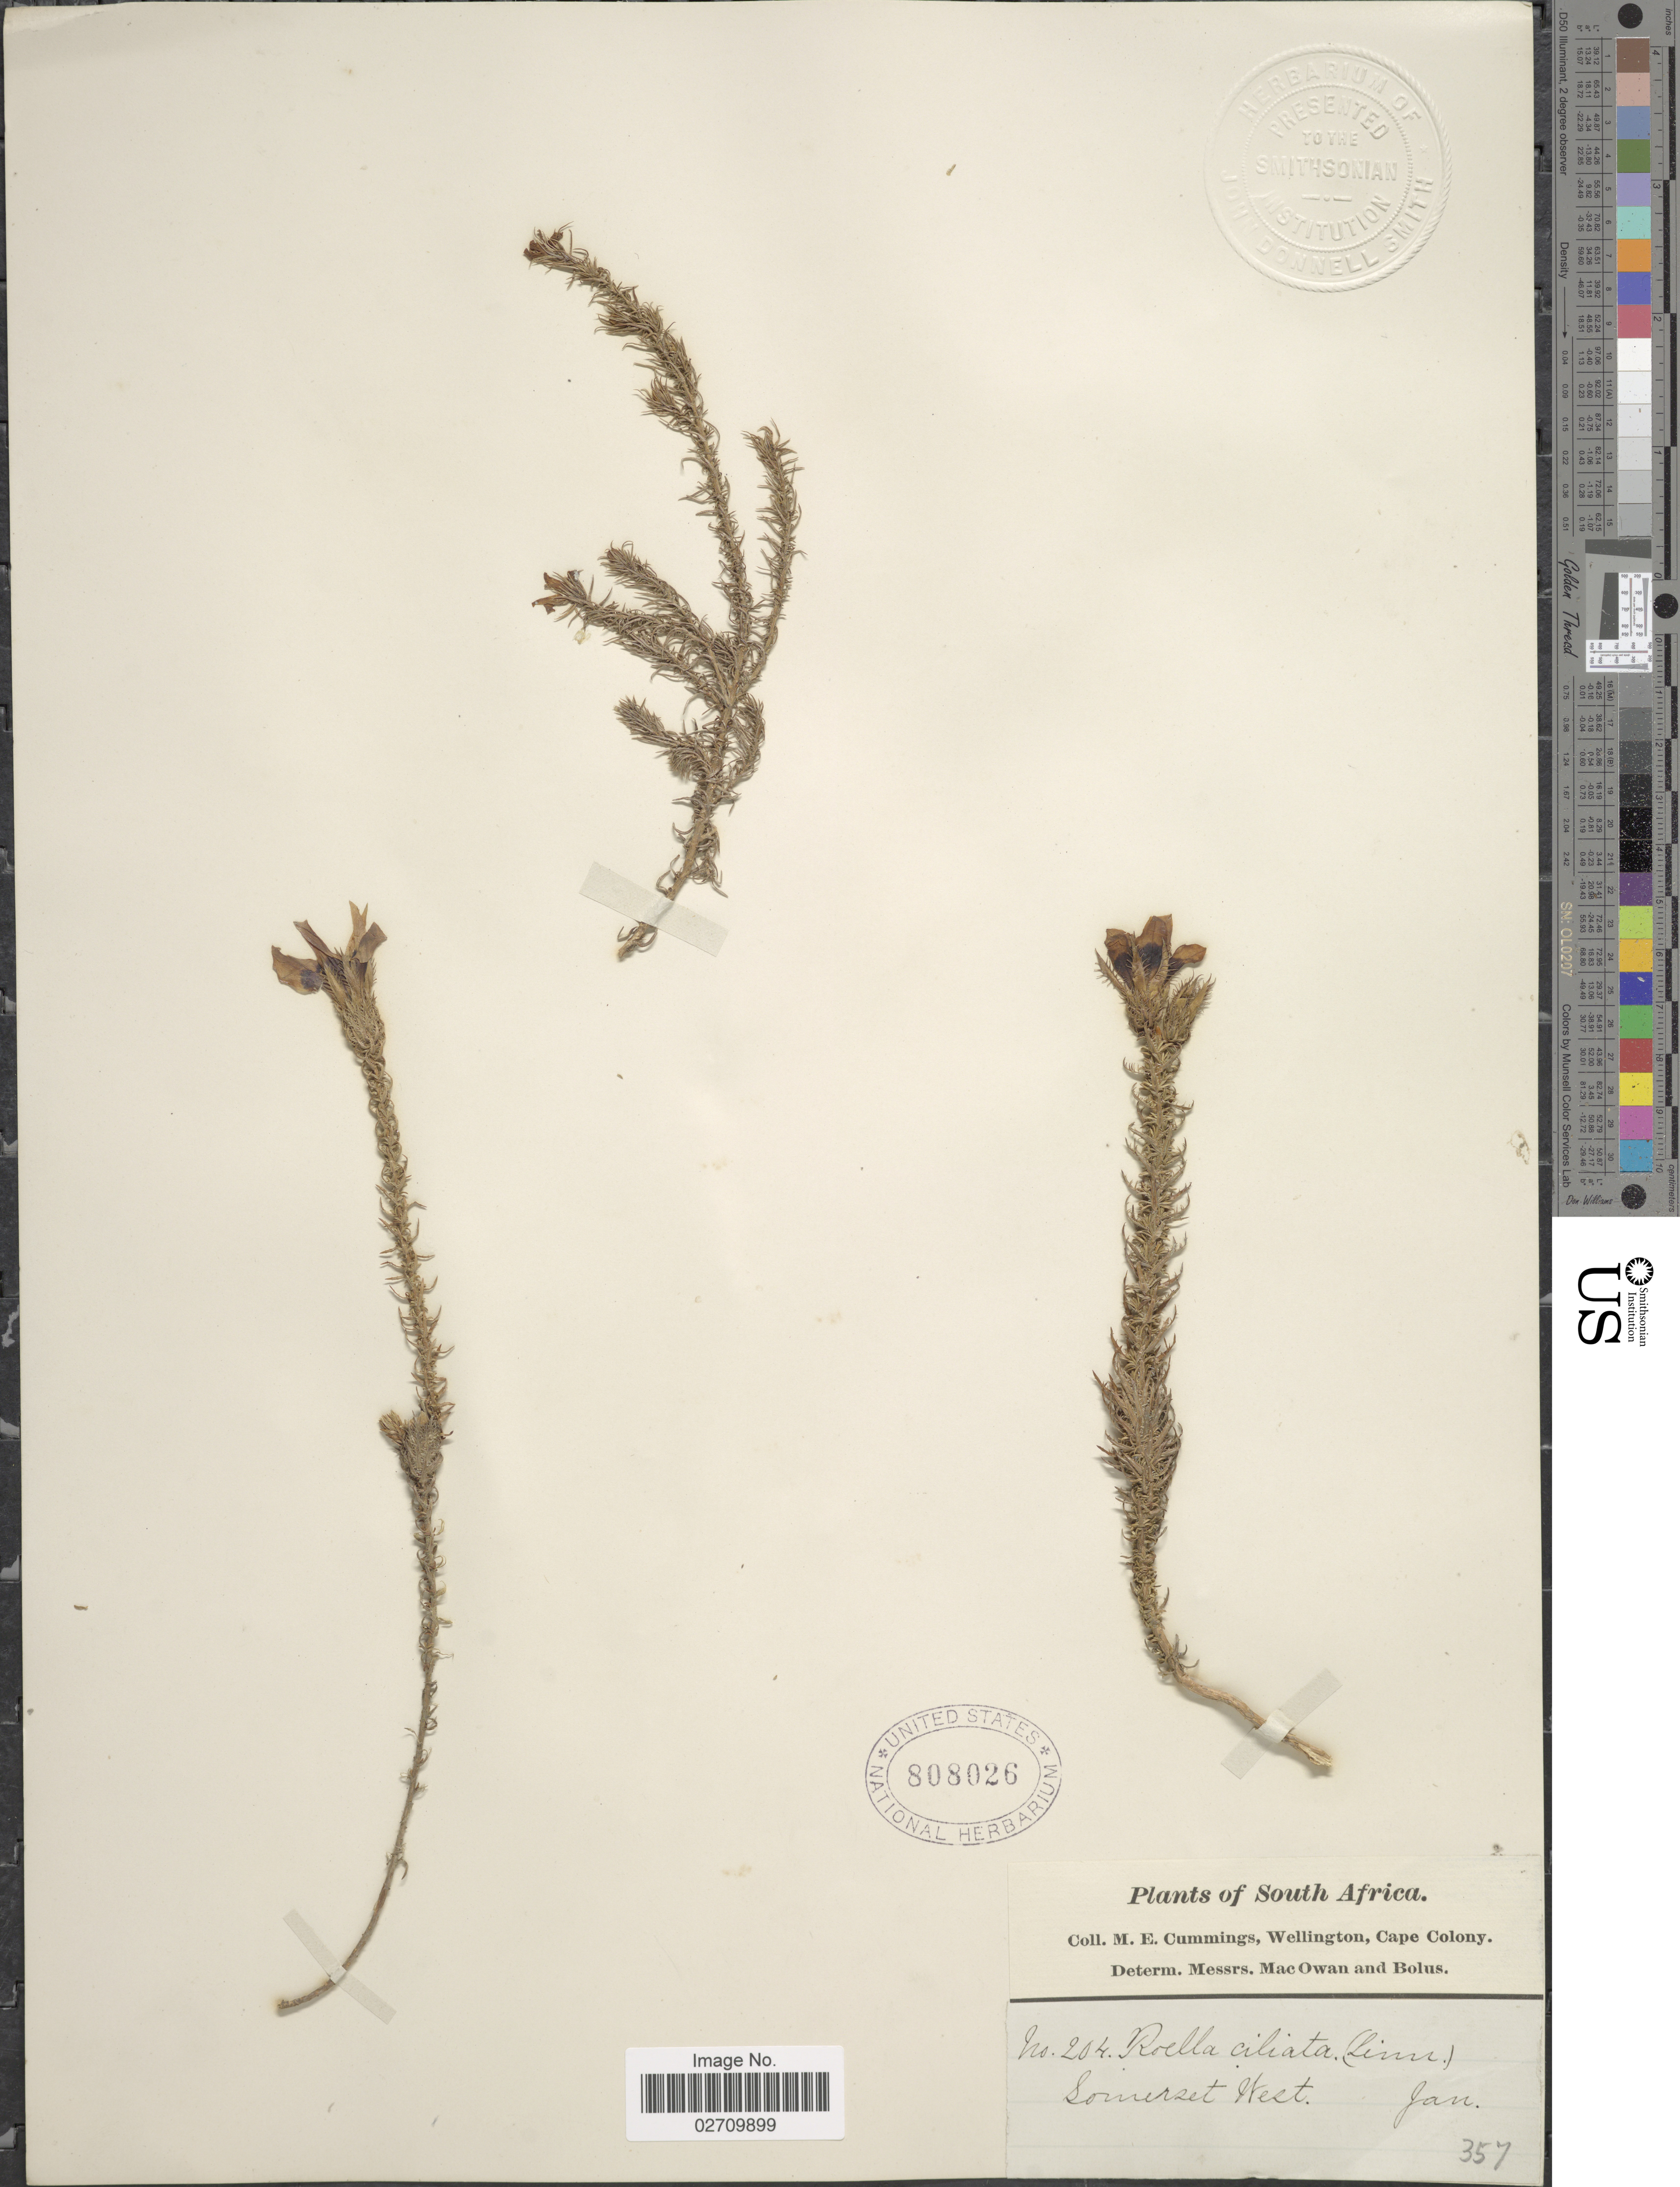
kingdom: Plantae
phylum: Tracheophyta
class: Magnoliopsida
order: Asterales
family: Campanulaceae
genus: Roella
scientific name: Roella ciliata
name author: L.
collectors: M. E. Cummings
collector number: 204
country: South Africa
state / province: Western Cape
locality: Wellington, Cape Colony [unsure placement]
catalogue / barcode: US 808026